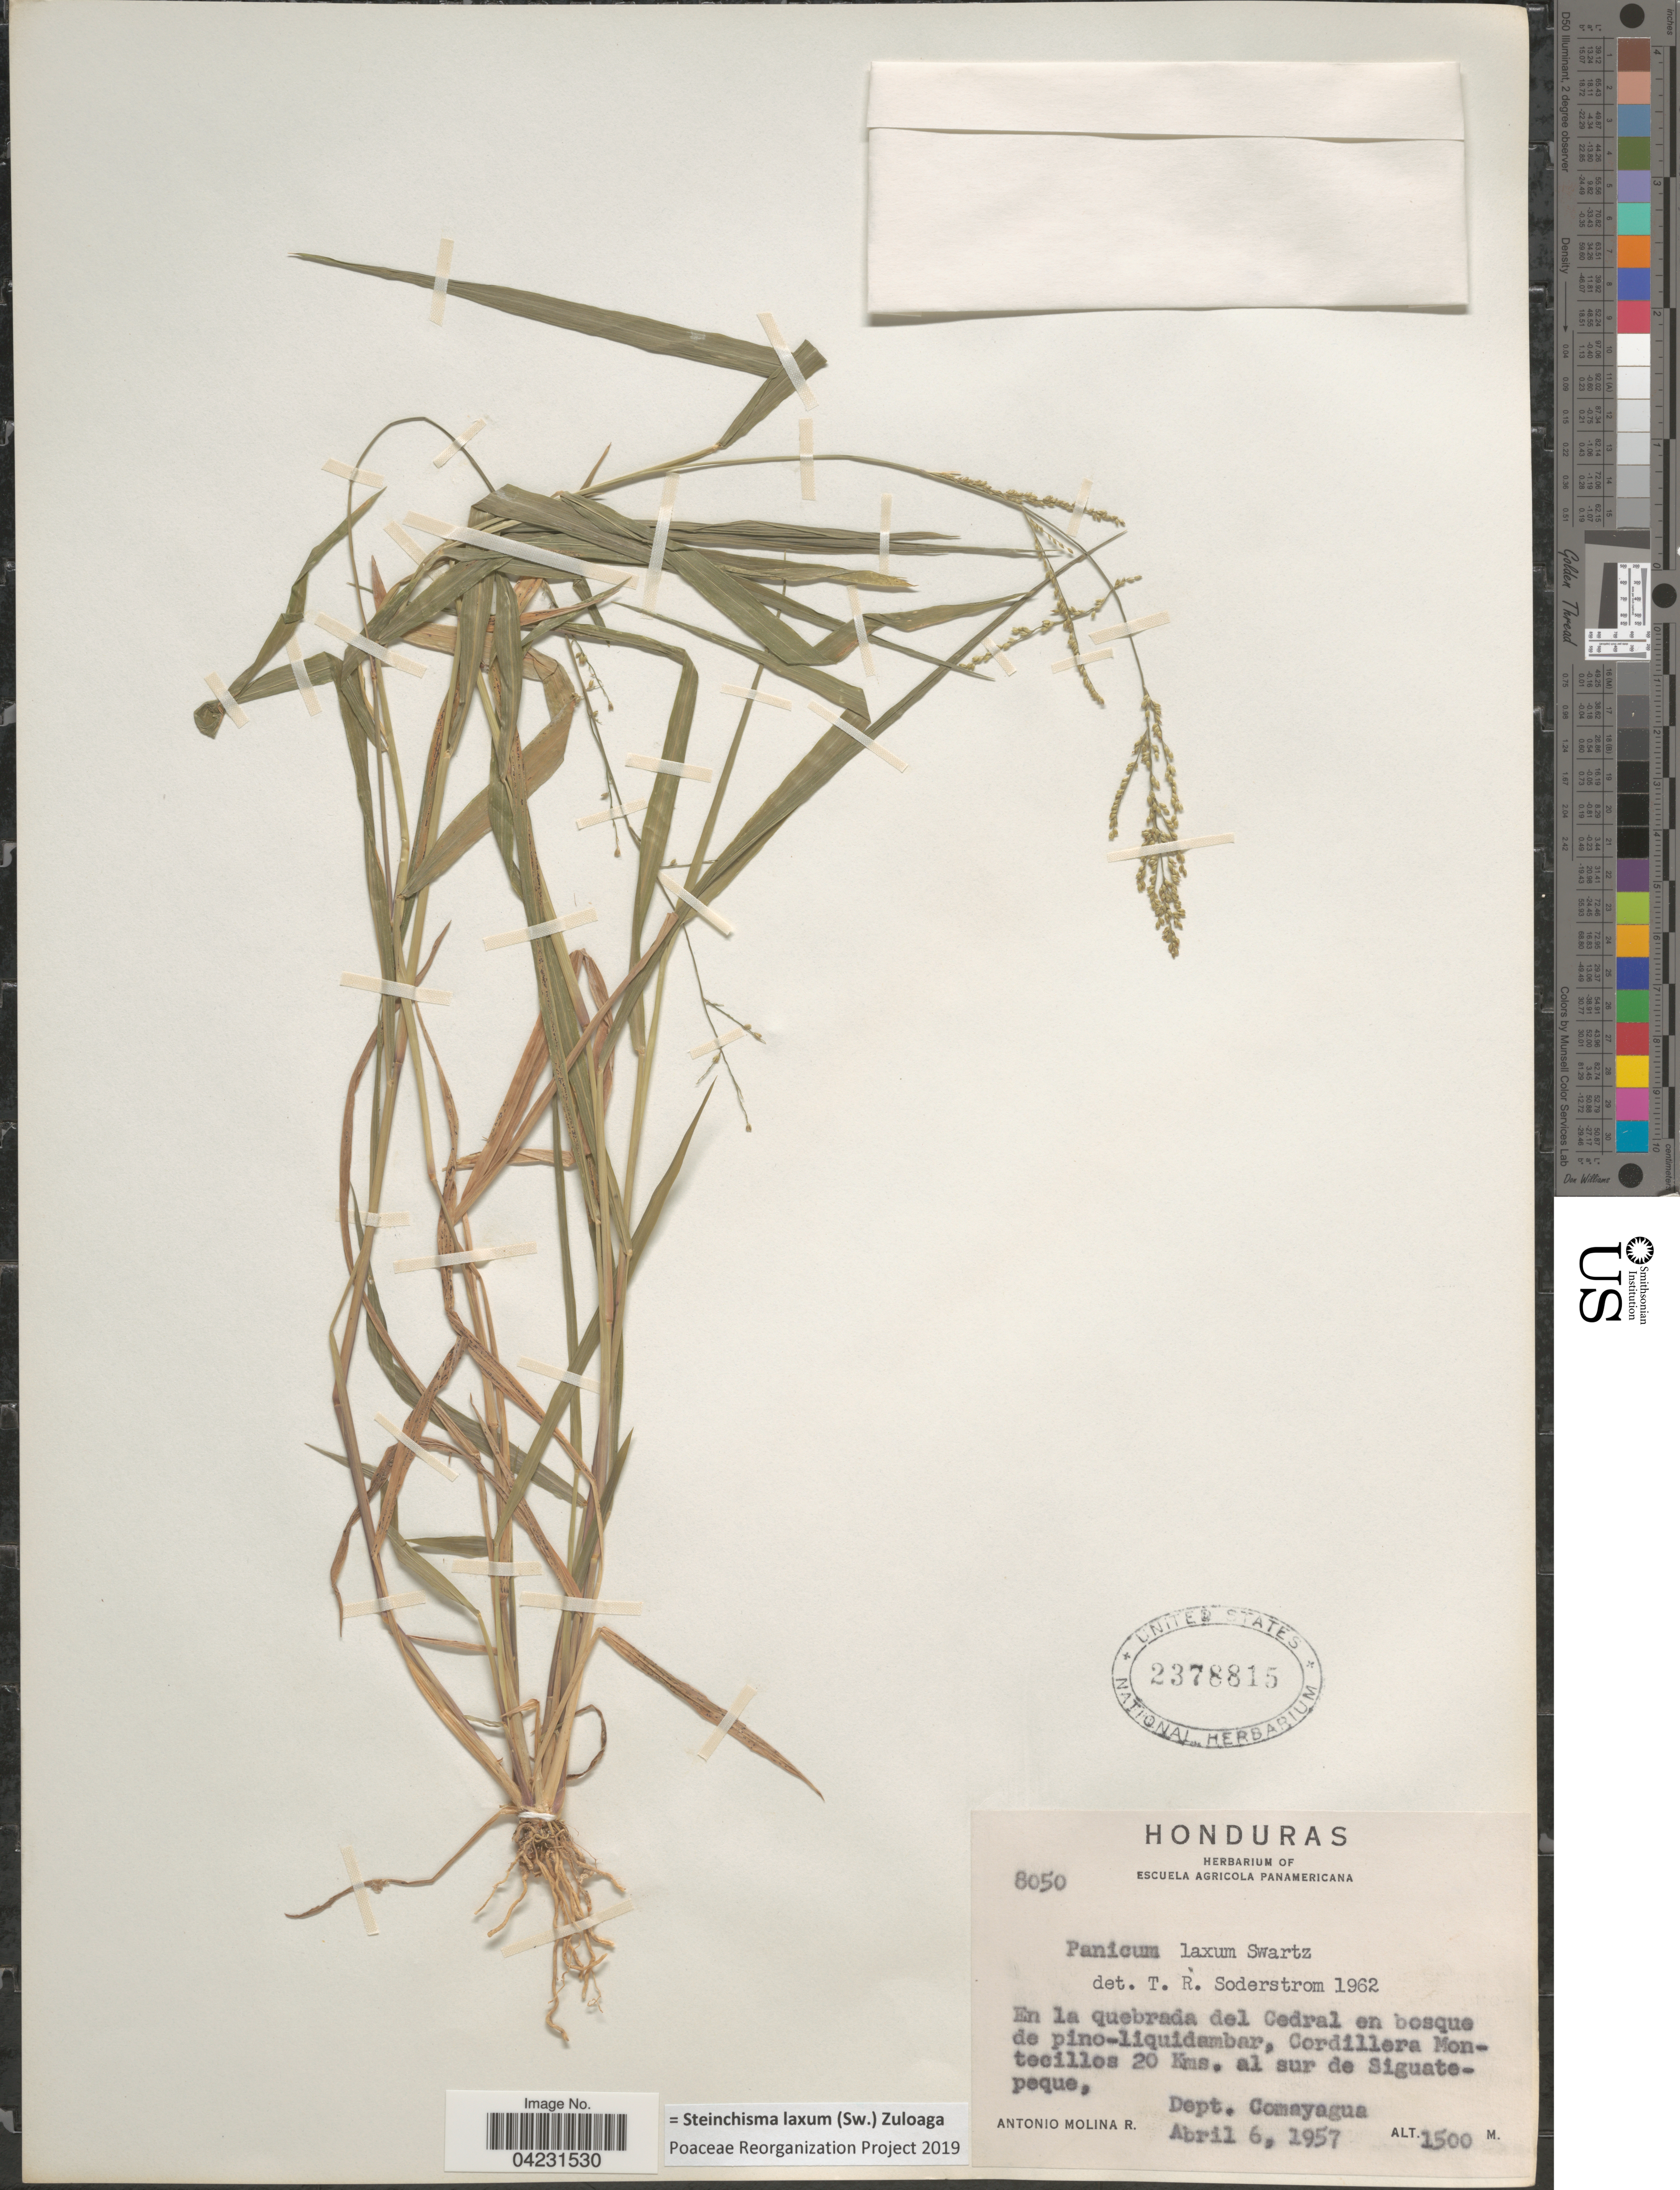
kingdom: Plantae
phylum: Tracheophyta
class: Liliopsida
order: Poales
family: Poaceae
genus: Steinchisma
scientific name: Steinchisma laxum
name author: (Sw.) Zuloaga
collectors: A. Molina R.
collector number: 8050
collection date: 1957-04-06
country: Honduras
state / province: Comayagua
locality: En la quebrada del edral en bosque de pino-liquidambar, Cordillera Montecillos 20 Kms. al sur de Siguatepeque, Dept. Comayagua.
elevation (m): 1500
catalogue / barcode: US 2378815